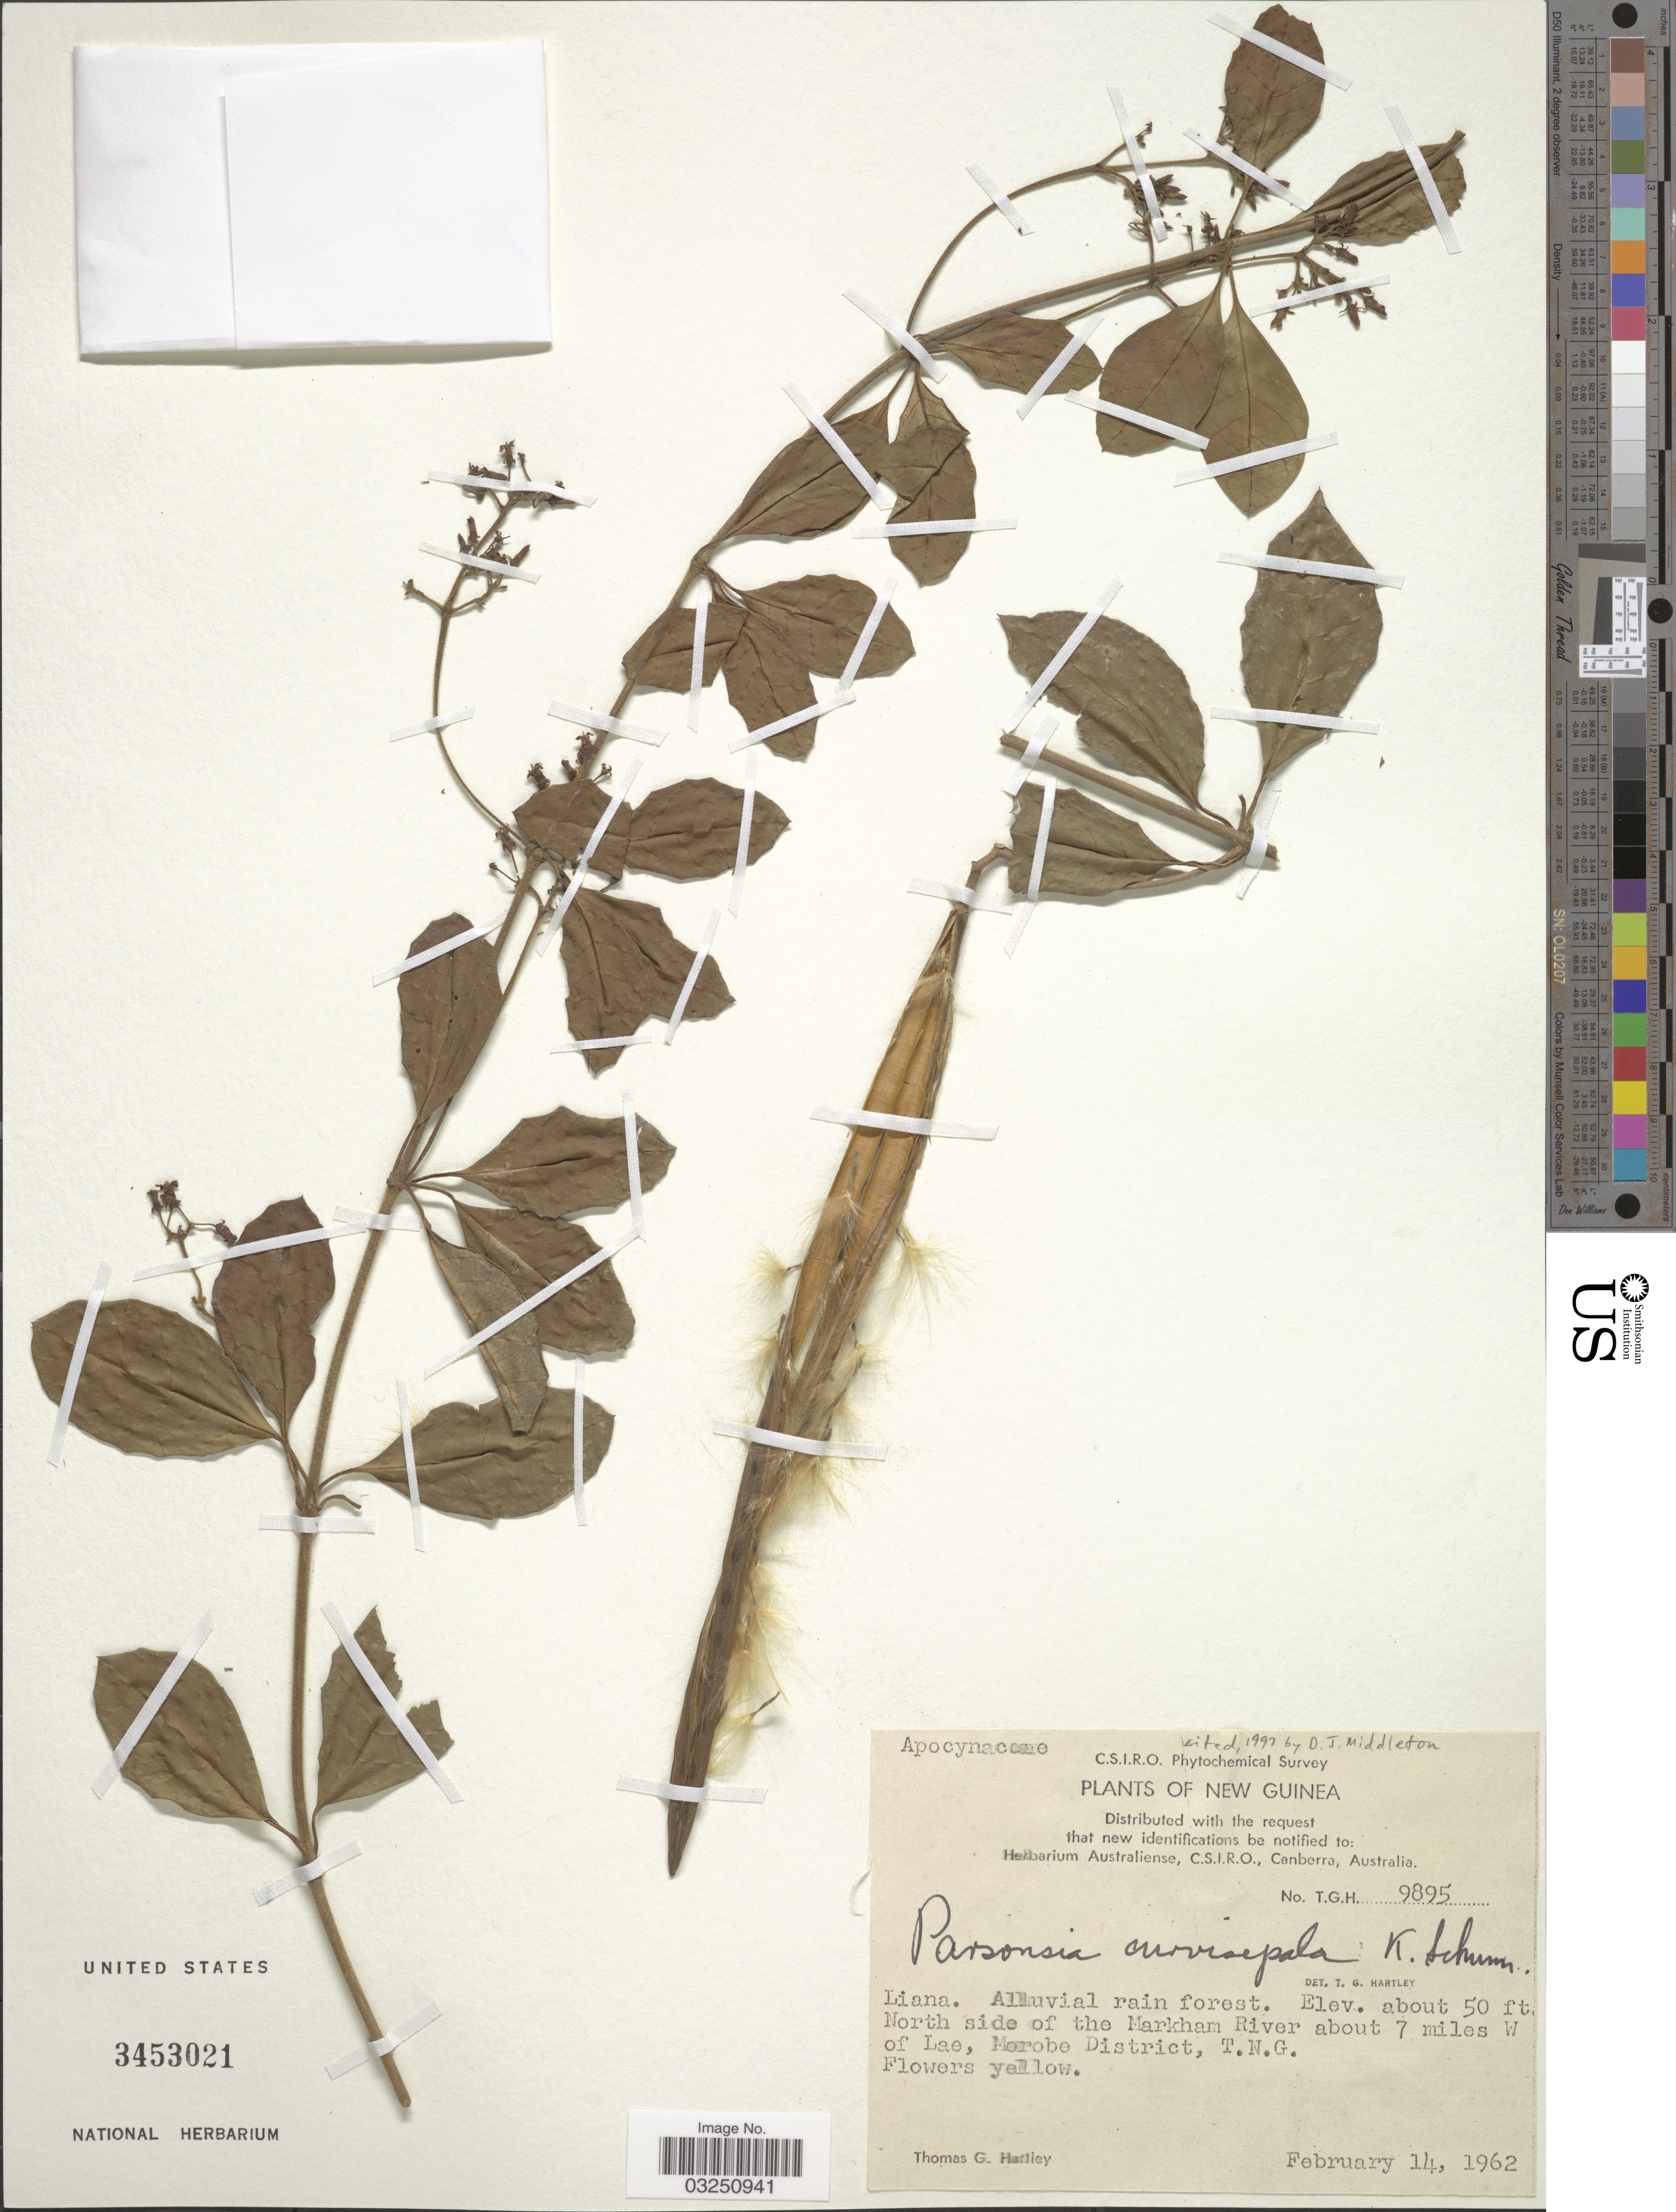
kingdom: Plantae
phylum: Tracheophyta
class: Magnoliopsida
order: Gentianales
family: Apocynaceae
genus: Parsonsia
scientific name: Parsonsia curvisepala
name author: K. Schum.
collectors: T. G. Hartley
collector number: T.G.H. 9895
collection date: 1962-02-14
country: Papua New Guinea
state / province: Morobe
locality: New Guinea. North side of the Markham River about 7 miles W of Lae, Morobe District, T. N. G.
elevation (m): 15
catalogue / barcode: US 3453021